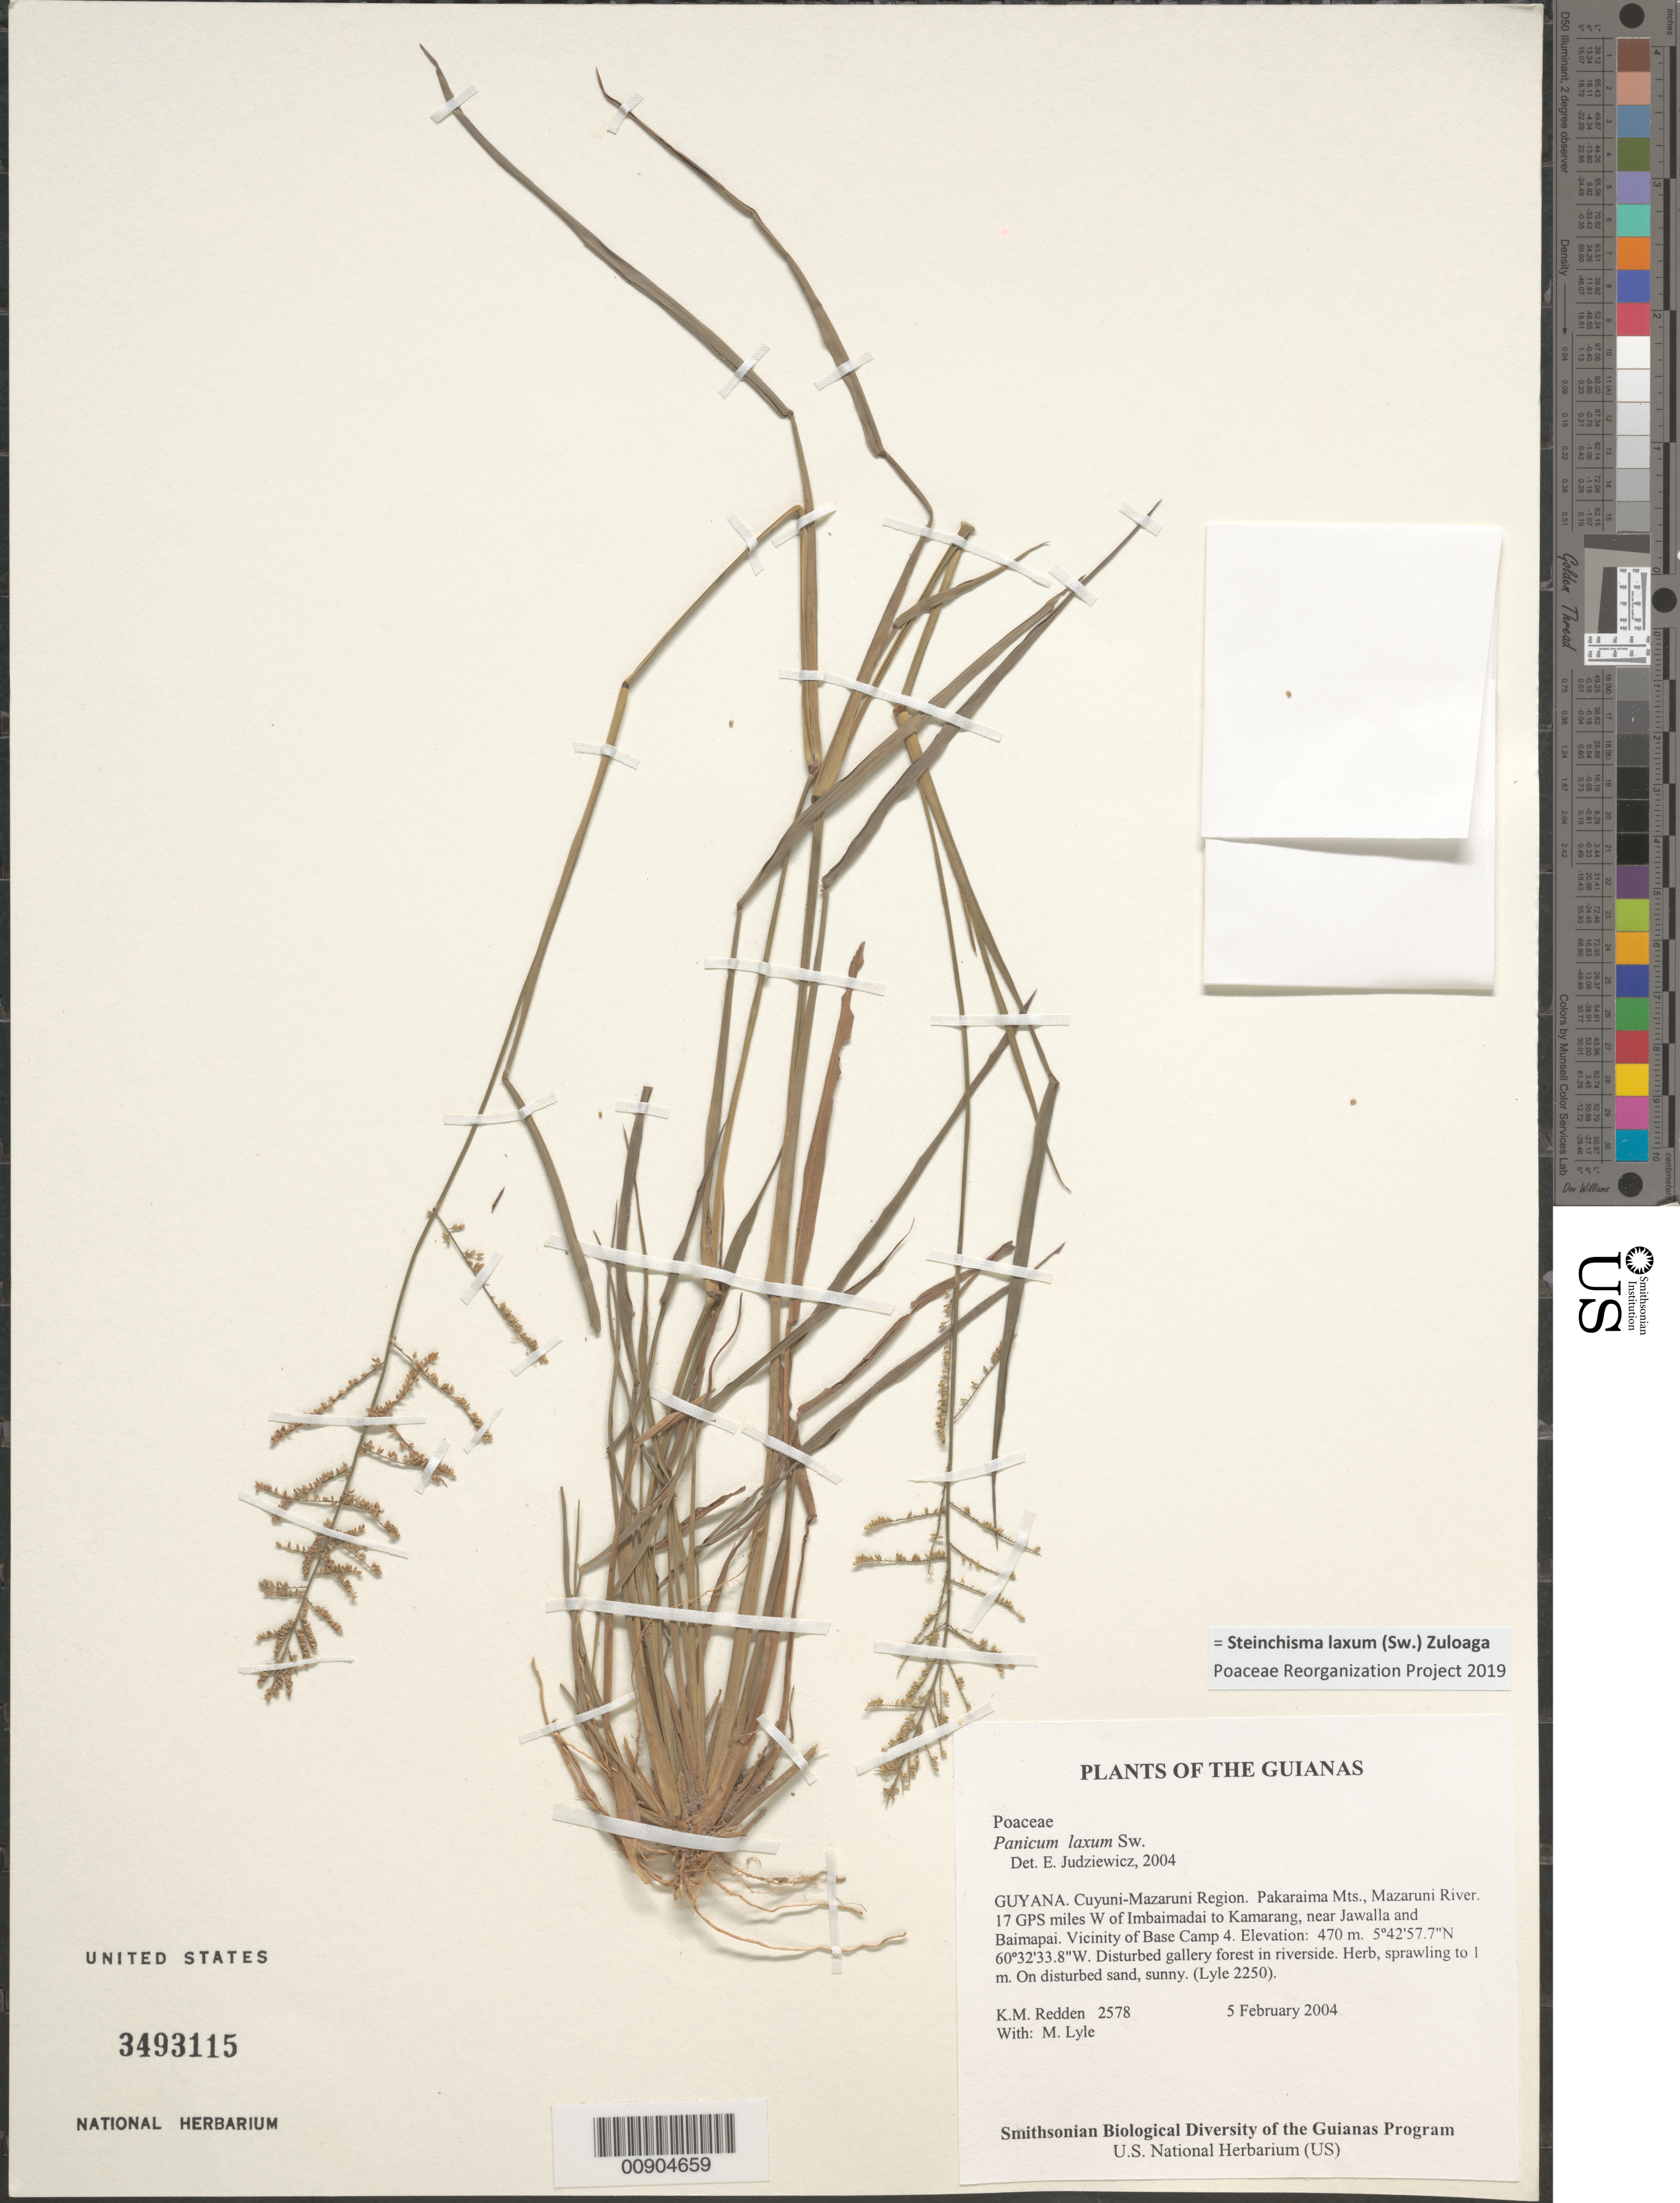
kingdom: Plantae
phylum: Tracheophyta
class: Liliopsida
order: Poales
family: Poaceae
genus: Panicum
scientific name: Panicum laxum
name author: Sw.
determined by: Judziewicz, E. J.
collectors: K. M. Redden & M. Lyle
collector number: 2578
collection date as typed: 5 February 2004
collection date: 2004-02-05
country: Guyana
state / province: Cuyuni-Mazaruni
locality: Pakaraima Mts., Mazaruni River. 17 GPS miles W of Imbaimadai to Kamarang, near Jawalla and Baimapai. Vicinity of Base Camp 4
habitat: Disturbed gallery forest in riverside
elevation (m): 470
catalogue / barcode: US 3493115